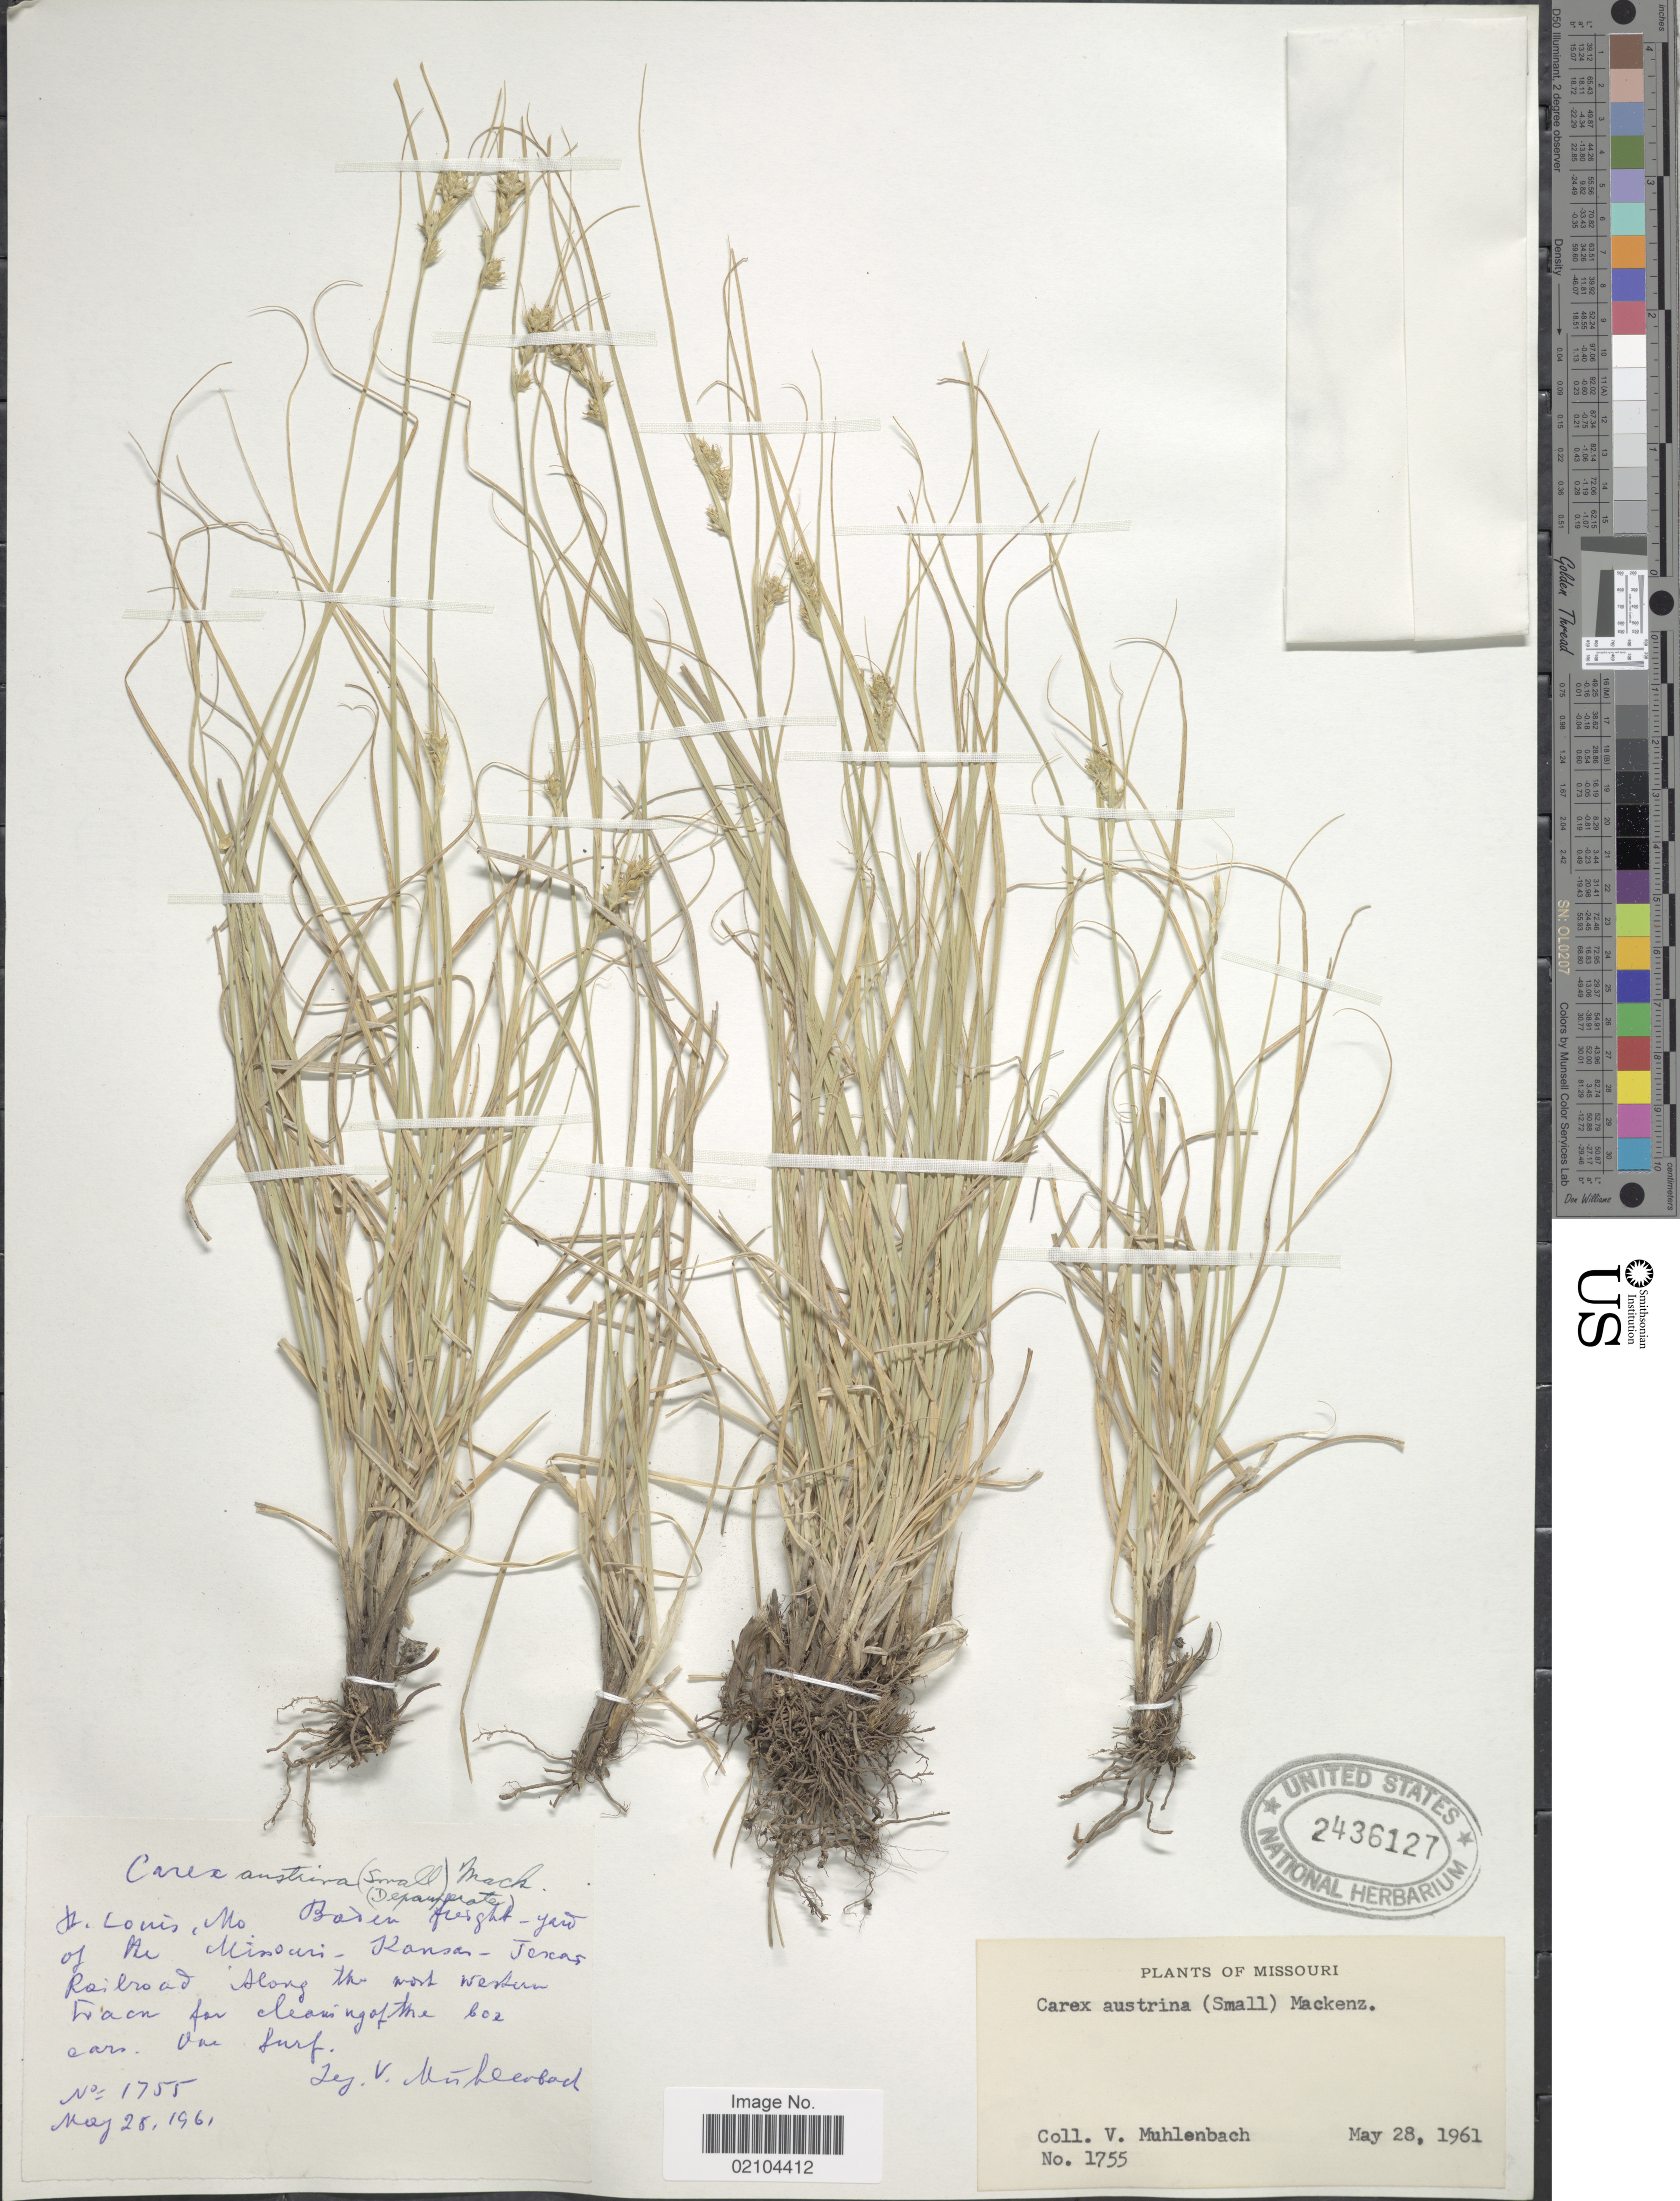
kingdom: Plantae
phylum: Tracheophyta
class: Liliopsida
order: Poales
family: Cyperaceae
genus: Carex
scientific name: Carex austrina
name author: Mack.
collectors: V. Mühlenbach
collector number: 1755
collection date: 1961-05-28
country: United States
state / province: Missouri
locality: St. Louis, of the Missouri-Kansas-Texas Railroad, along the most western track for cleaning of the box cars.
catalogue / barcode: US 2436127